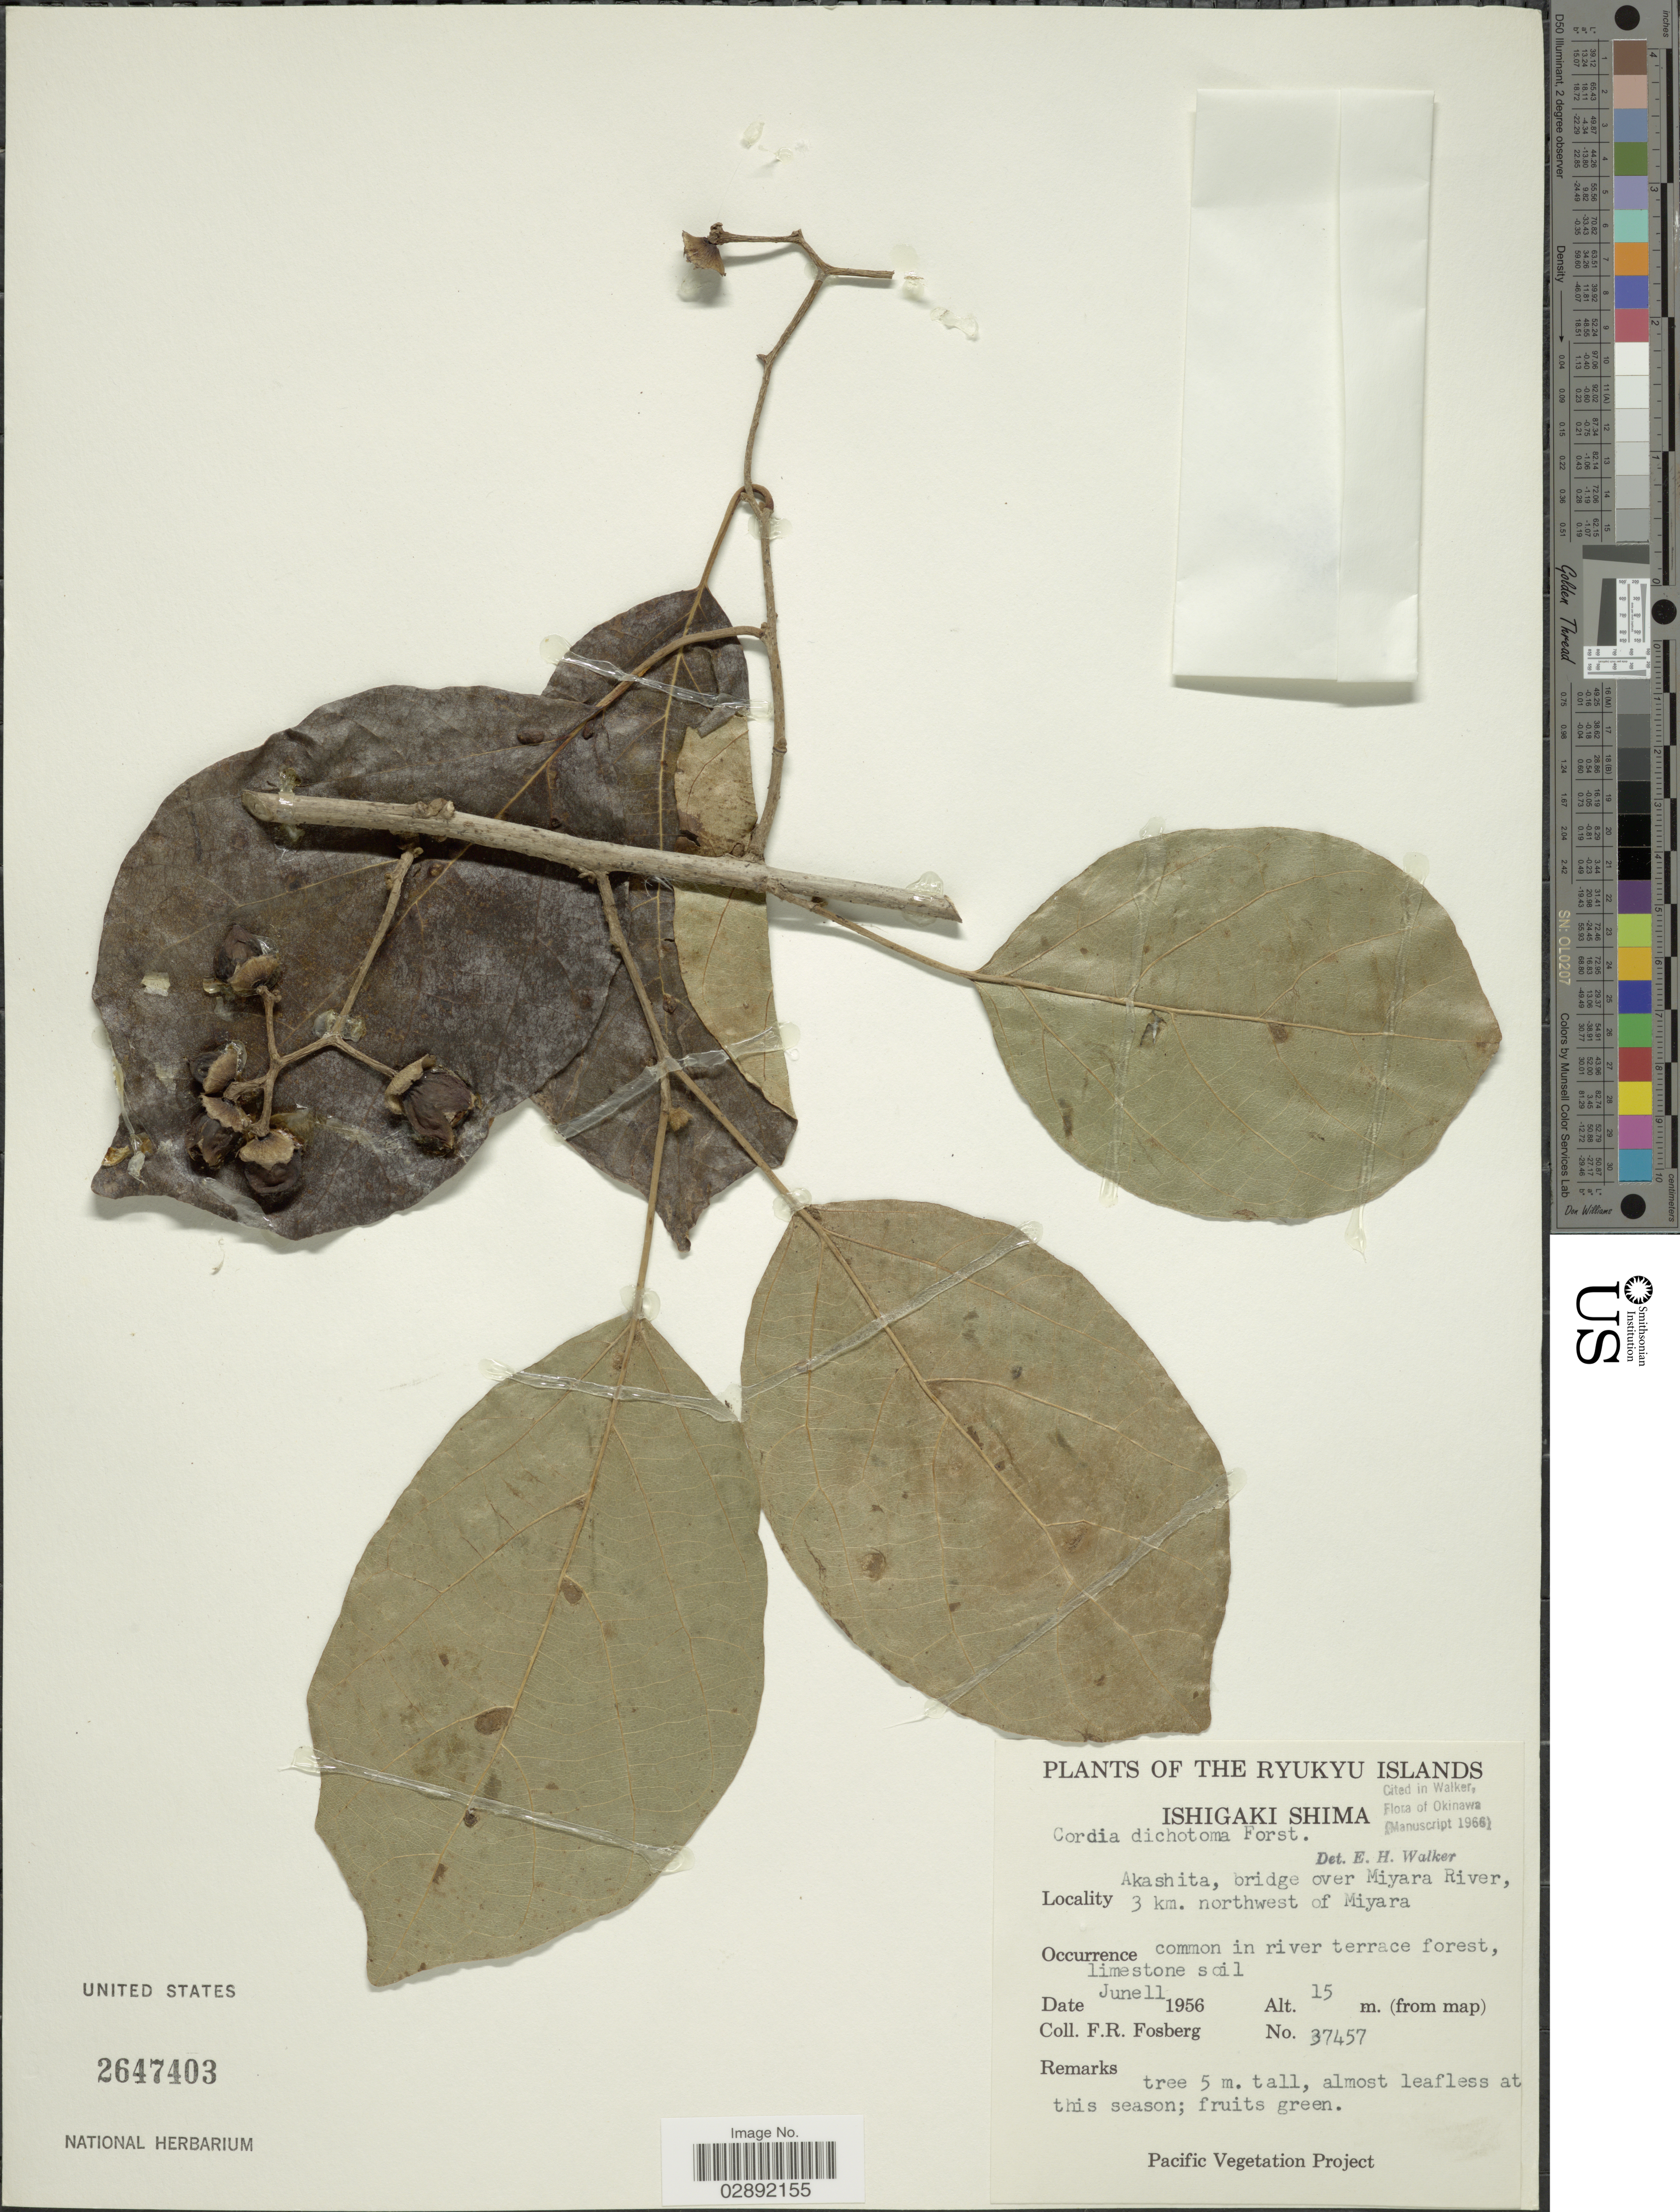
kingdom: Plantae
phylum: Tracheophyta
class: Magnoliopsida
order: Boraginales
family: Cordiaceae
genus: Cordia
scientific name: Cordia dichotoma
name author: G. Forst.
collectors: F. R. Fosberg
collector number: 37457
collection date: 1956-06-11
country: Japan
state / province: Okinawa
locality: Ryukyu Islands. Ishigaki Shima. Akashita, bridge over Miyara River, 3 km. northwest of Miyara.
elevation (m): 15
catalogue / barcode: US 2647403